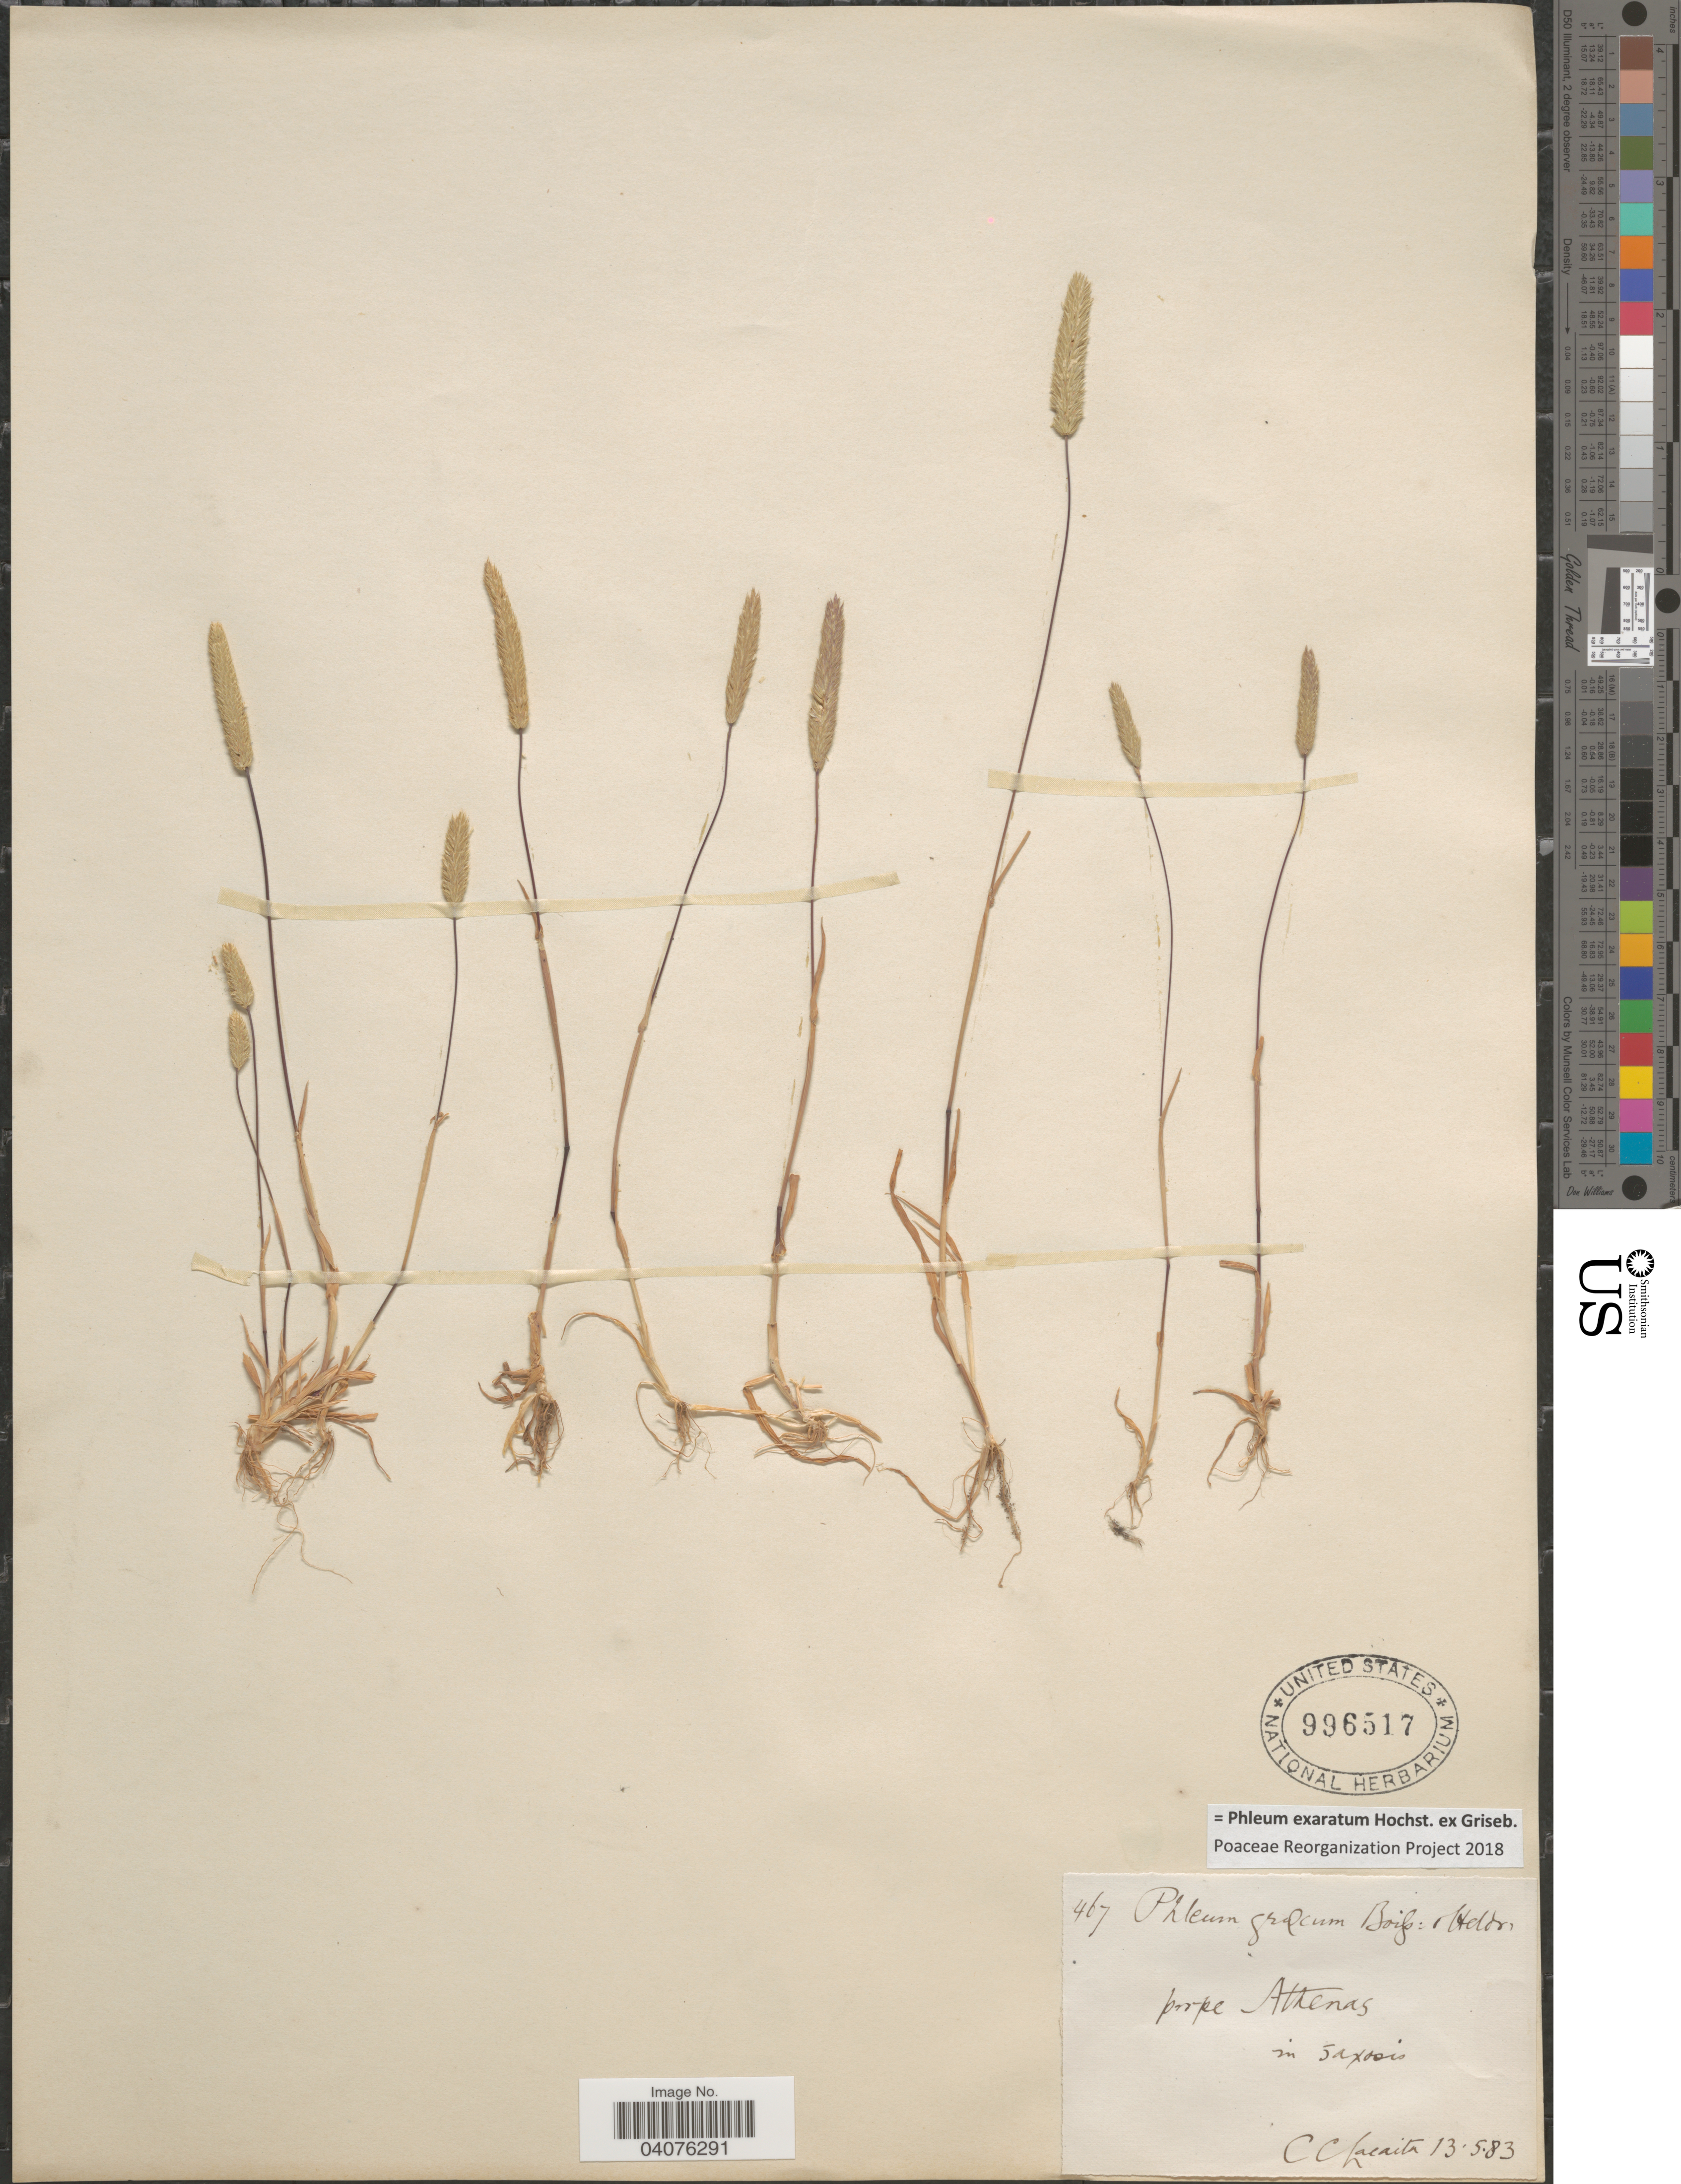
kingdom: Plantae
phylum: Tracheophyta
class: Liliopsida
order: Poales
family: Poaceae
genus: Phleum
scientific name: Phleum exaratum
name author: Hochst. ex Griseb.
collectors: C. Lacaita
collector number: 467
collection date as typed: Transcribed d/m/y: 13/5/83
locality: Prope Athenas. In saxosis.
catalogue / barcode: US 996517